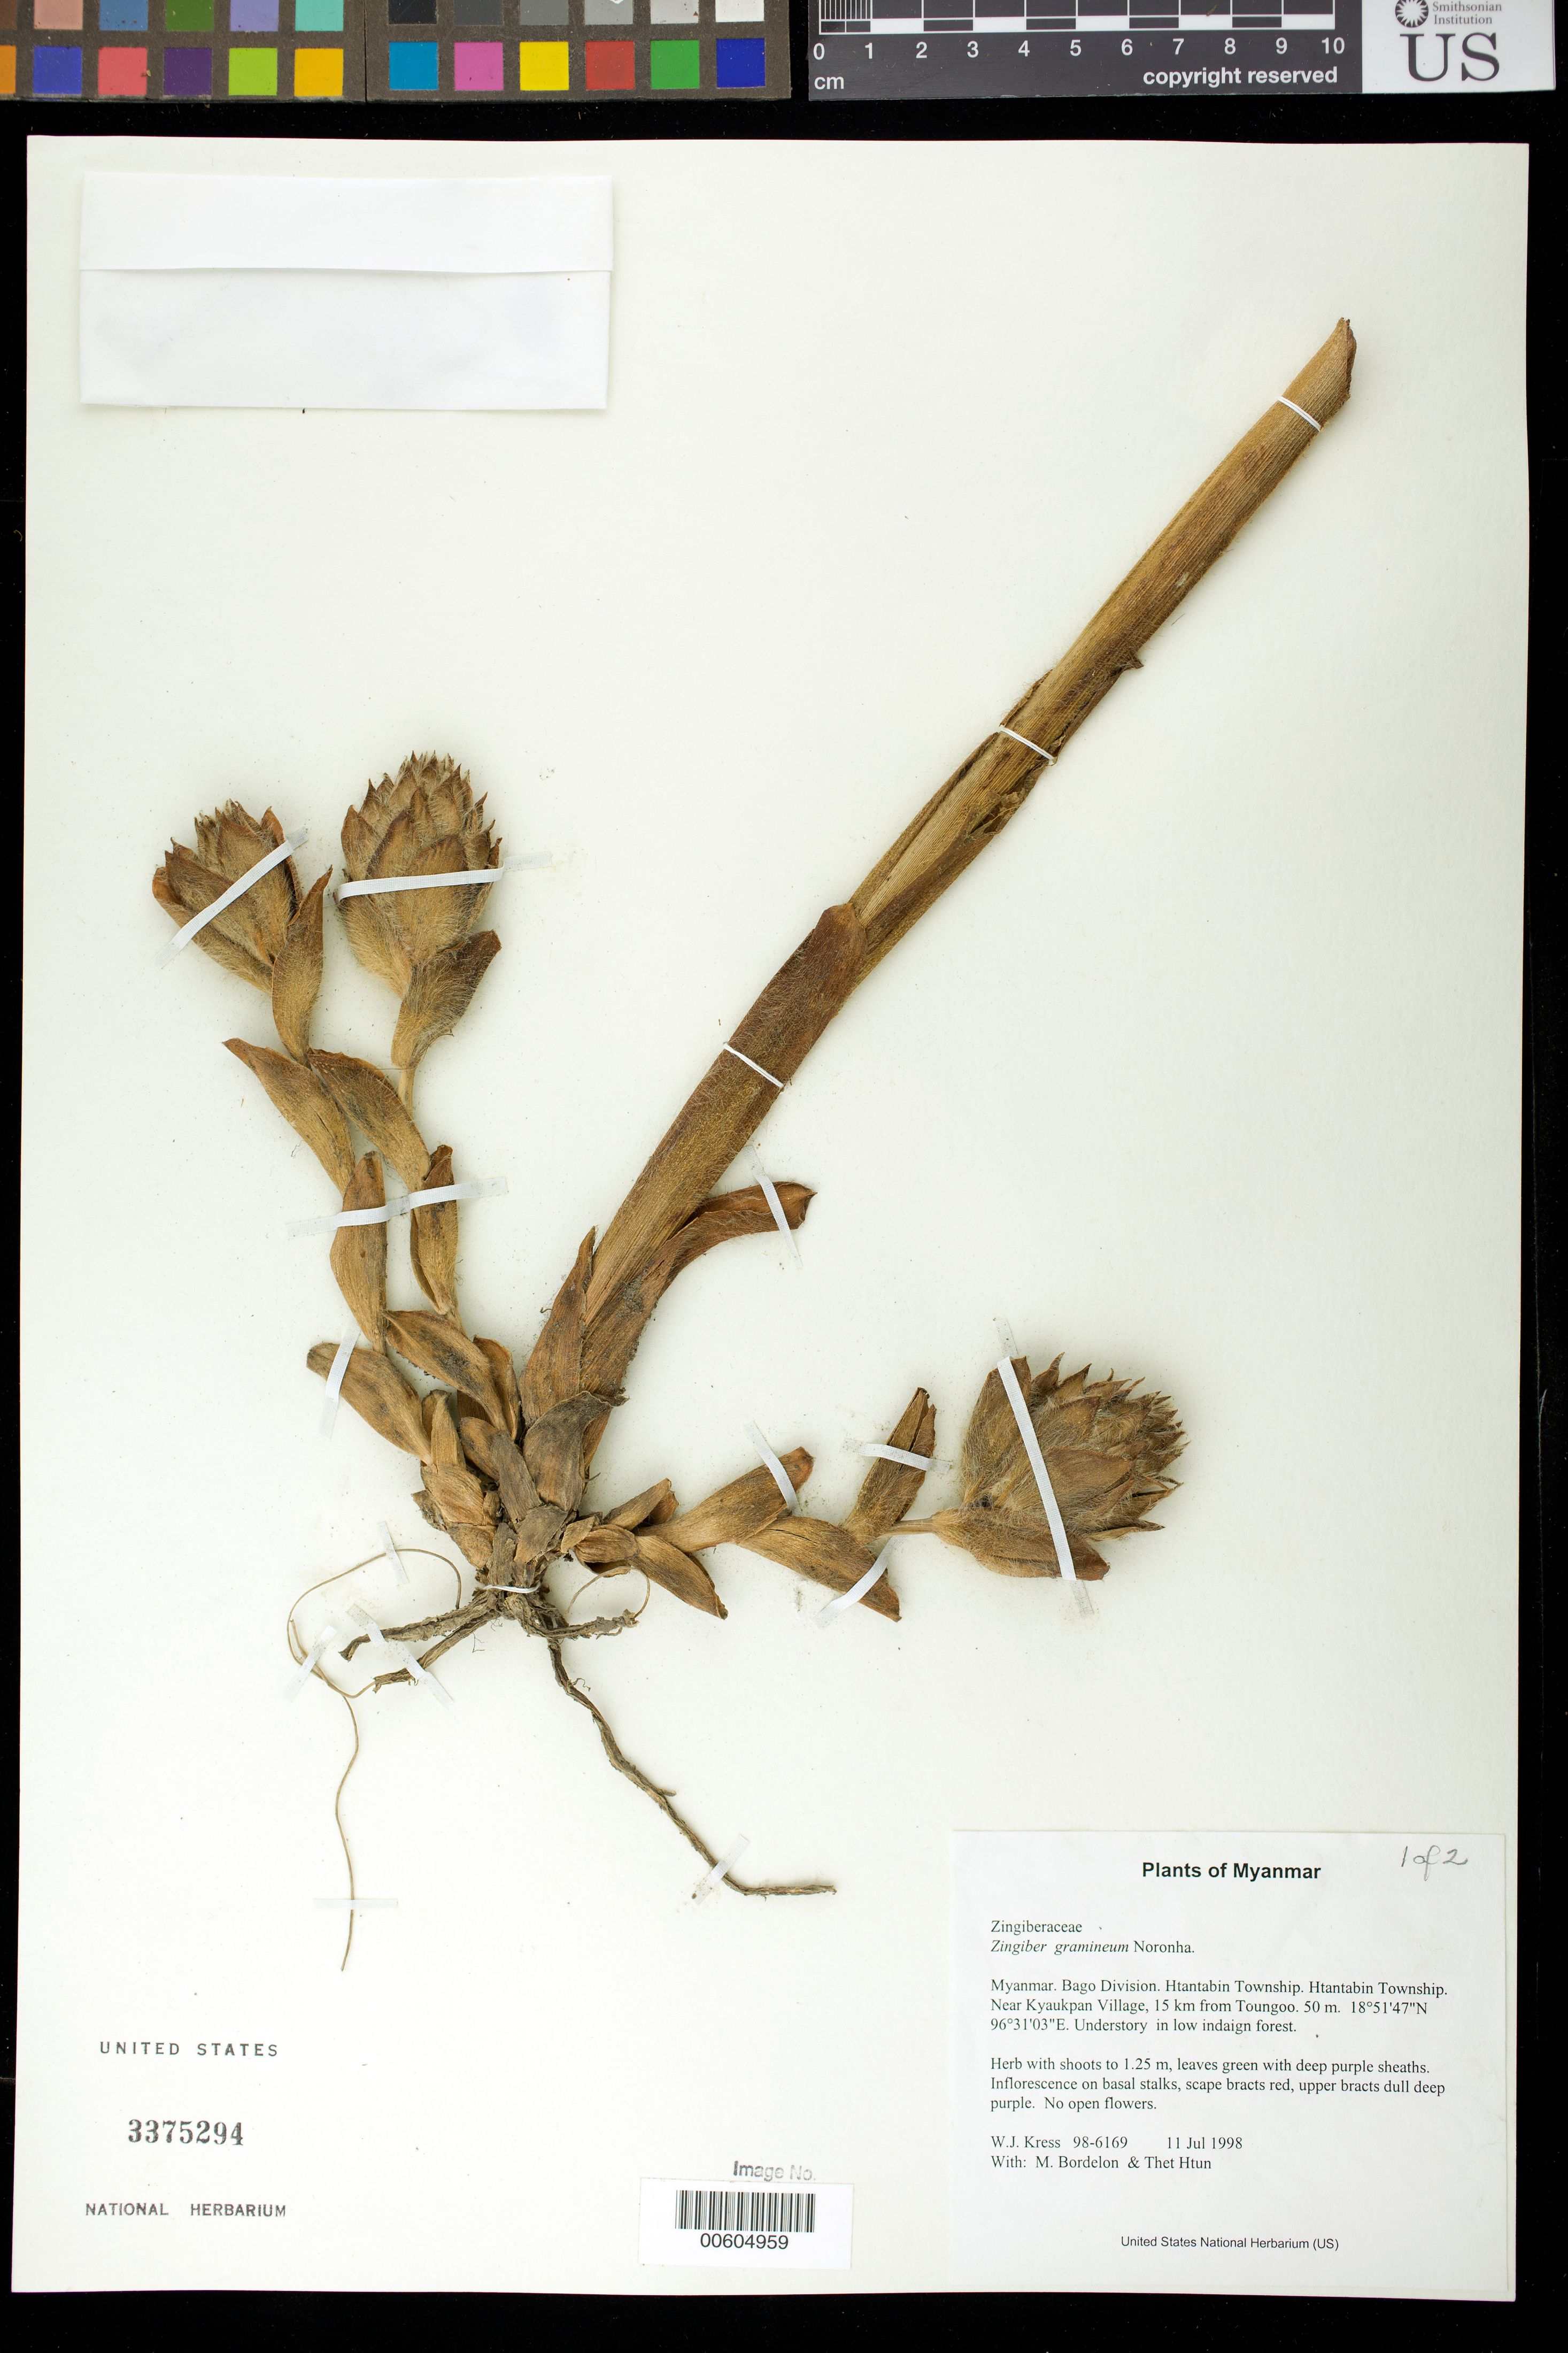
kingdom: Plantae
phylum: Tracheophyta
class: Liliopsida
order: Zingiberales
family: Zingiberaceae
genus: Zingiber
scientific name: Zingiber gramineum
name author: Noronha ex Blume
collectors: W. J. Kress, M. Bordelon & Thet Htun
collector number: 98-6169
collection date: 1998-07-11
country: Myanmar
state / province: Bago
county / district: Htantabin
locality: Htantabin Township. Near Kyaukpan Village, 15 km from Toungoo.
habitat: Understory in low indaign forest.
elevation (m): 50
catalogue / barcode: US 3375294